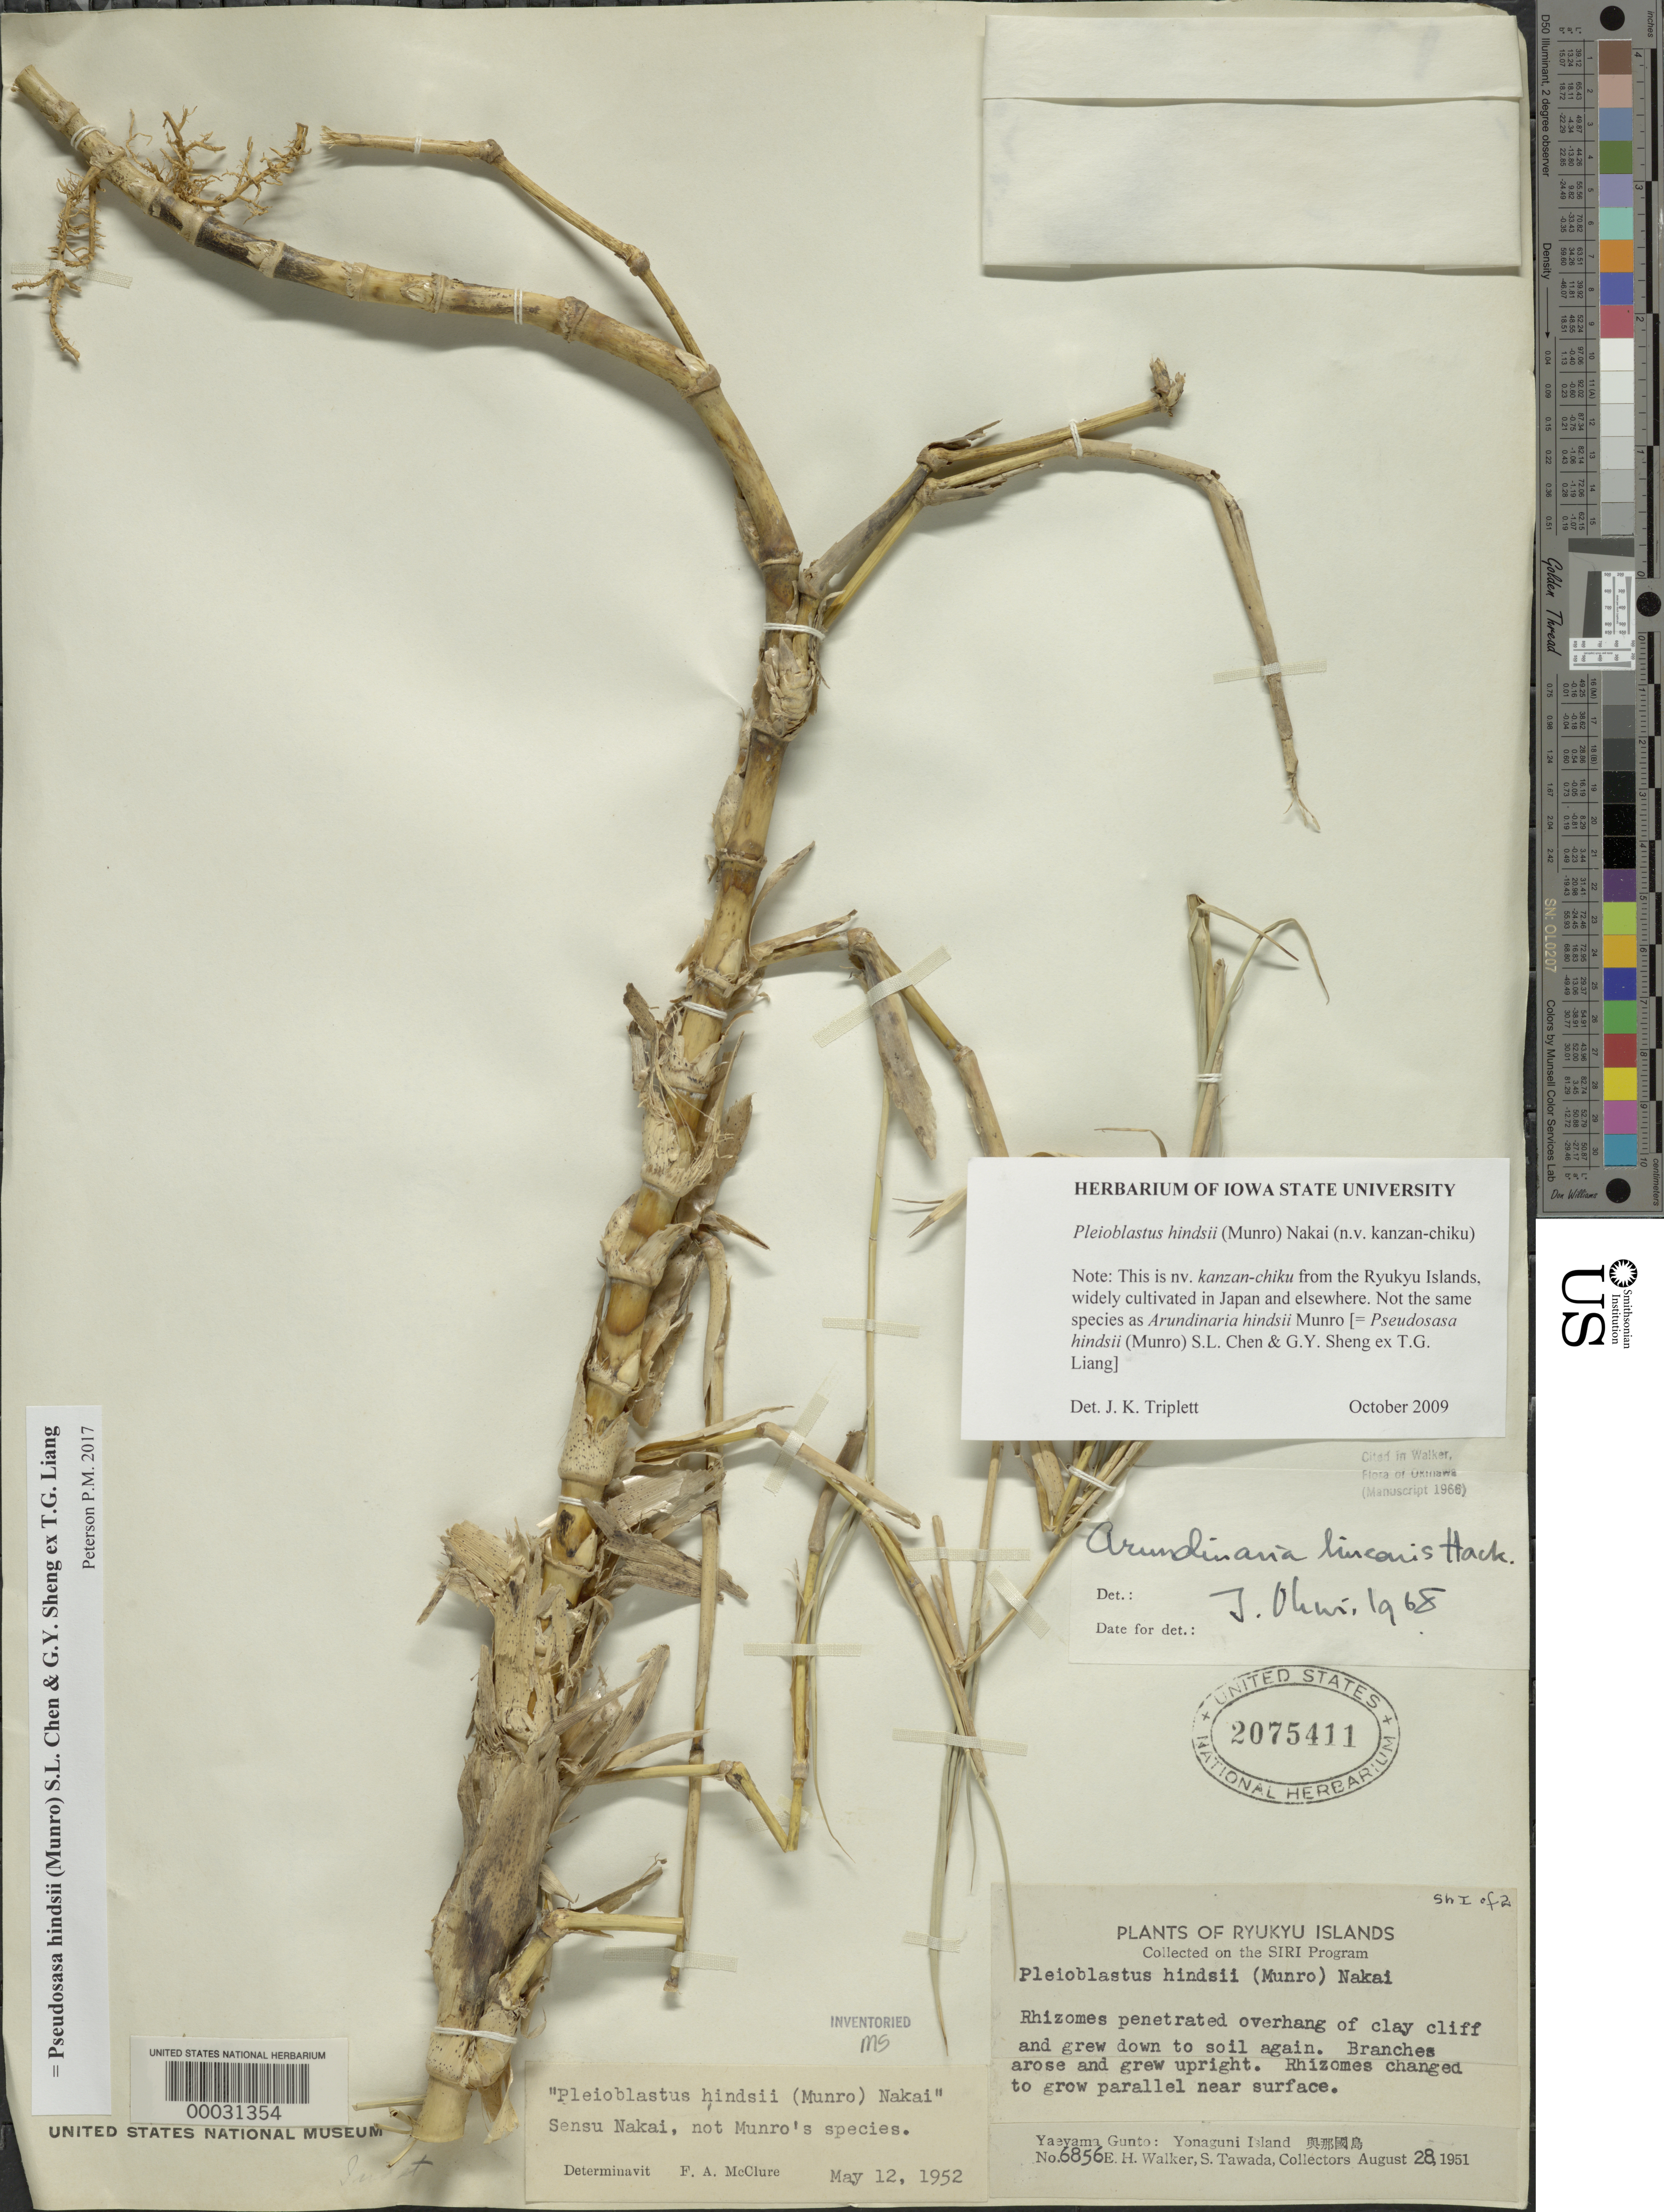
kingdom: Plantae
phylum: Tracheophyta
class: Liliopsida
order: Poales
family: Poaceae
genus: Pseudosasa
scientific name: Pseudosasa hindsii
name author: (Munro) S.L. Chen & G.Y. Sheng ex T.G. Liang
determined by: Poaceae Reorganization Project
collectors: T. Amano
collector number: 6856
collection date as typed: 28 Aug 1951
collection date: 1951-08-28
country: Japan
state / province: Okinawa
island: Yonaguni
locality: Yonaguni island [SAKISHIMA IS.]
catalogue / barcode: US 2075411